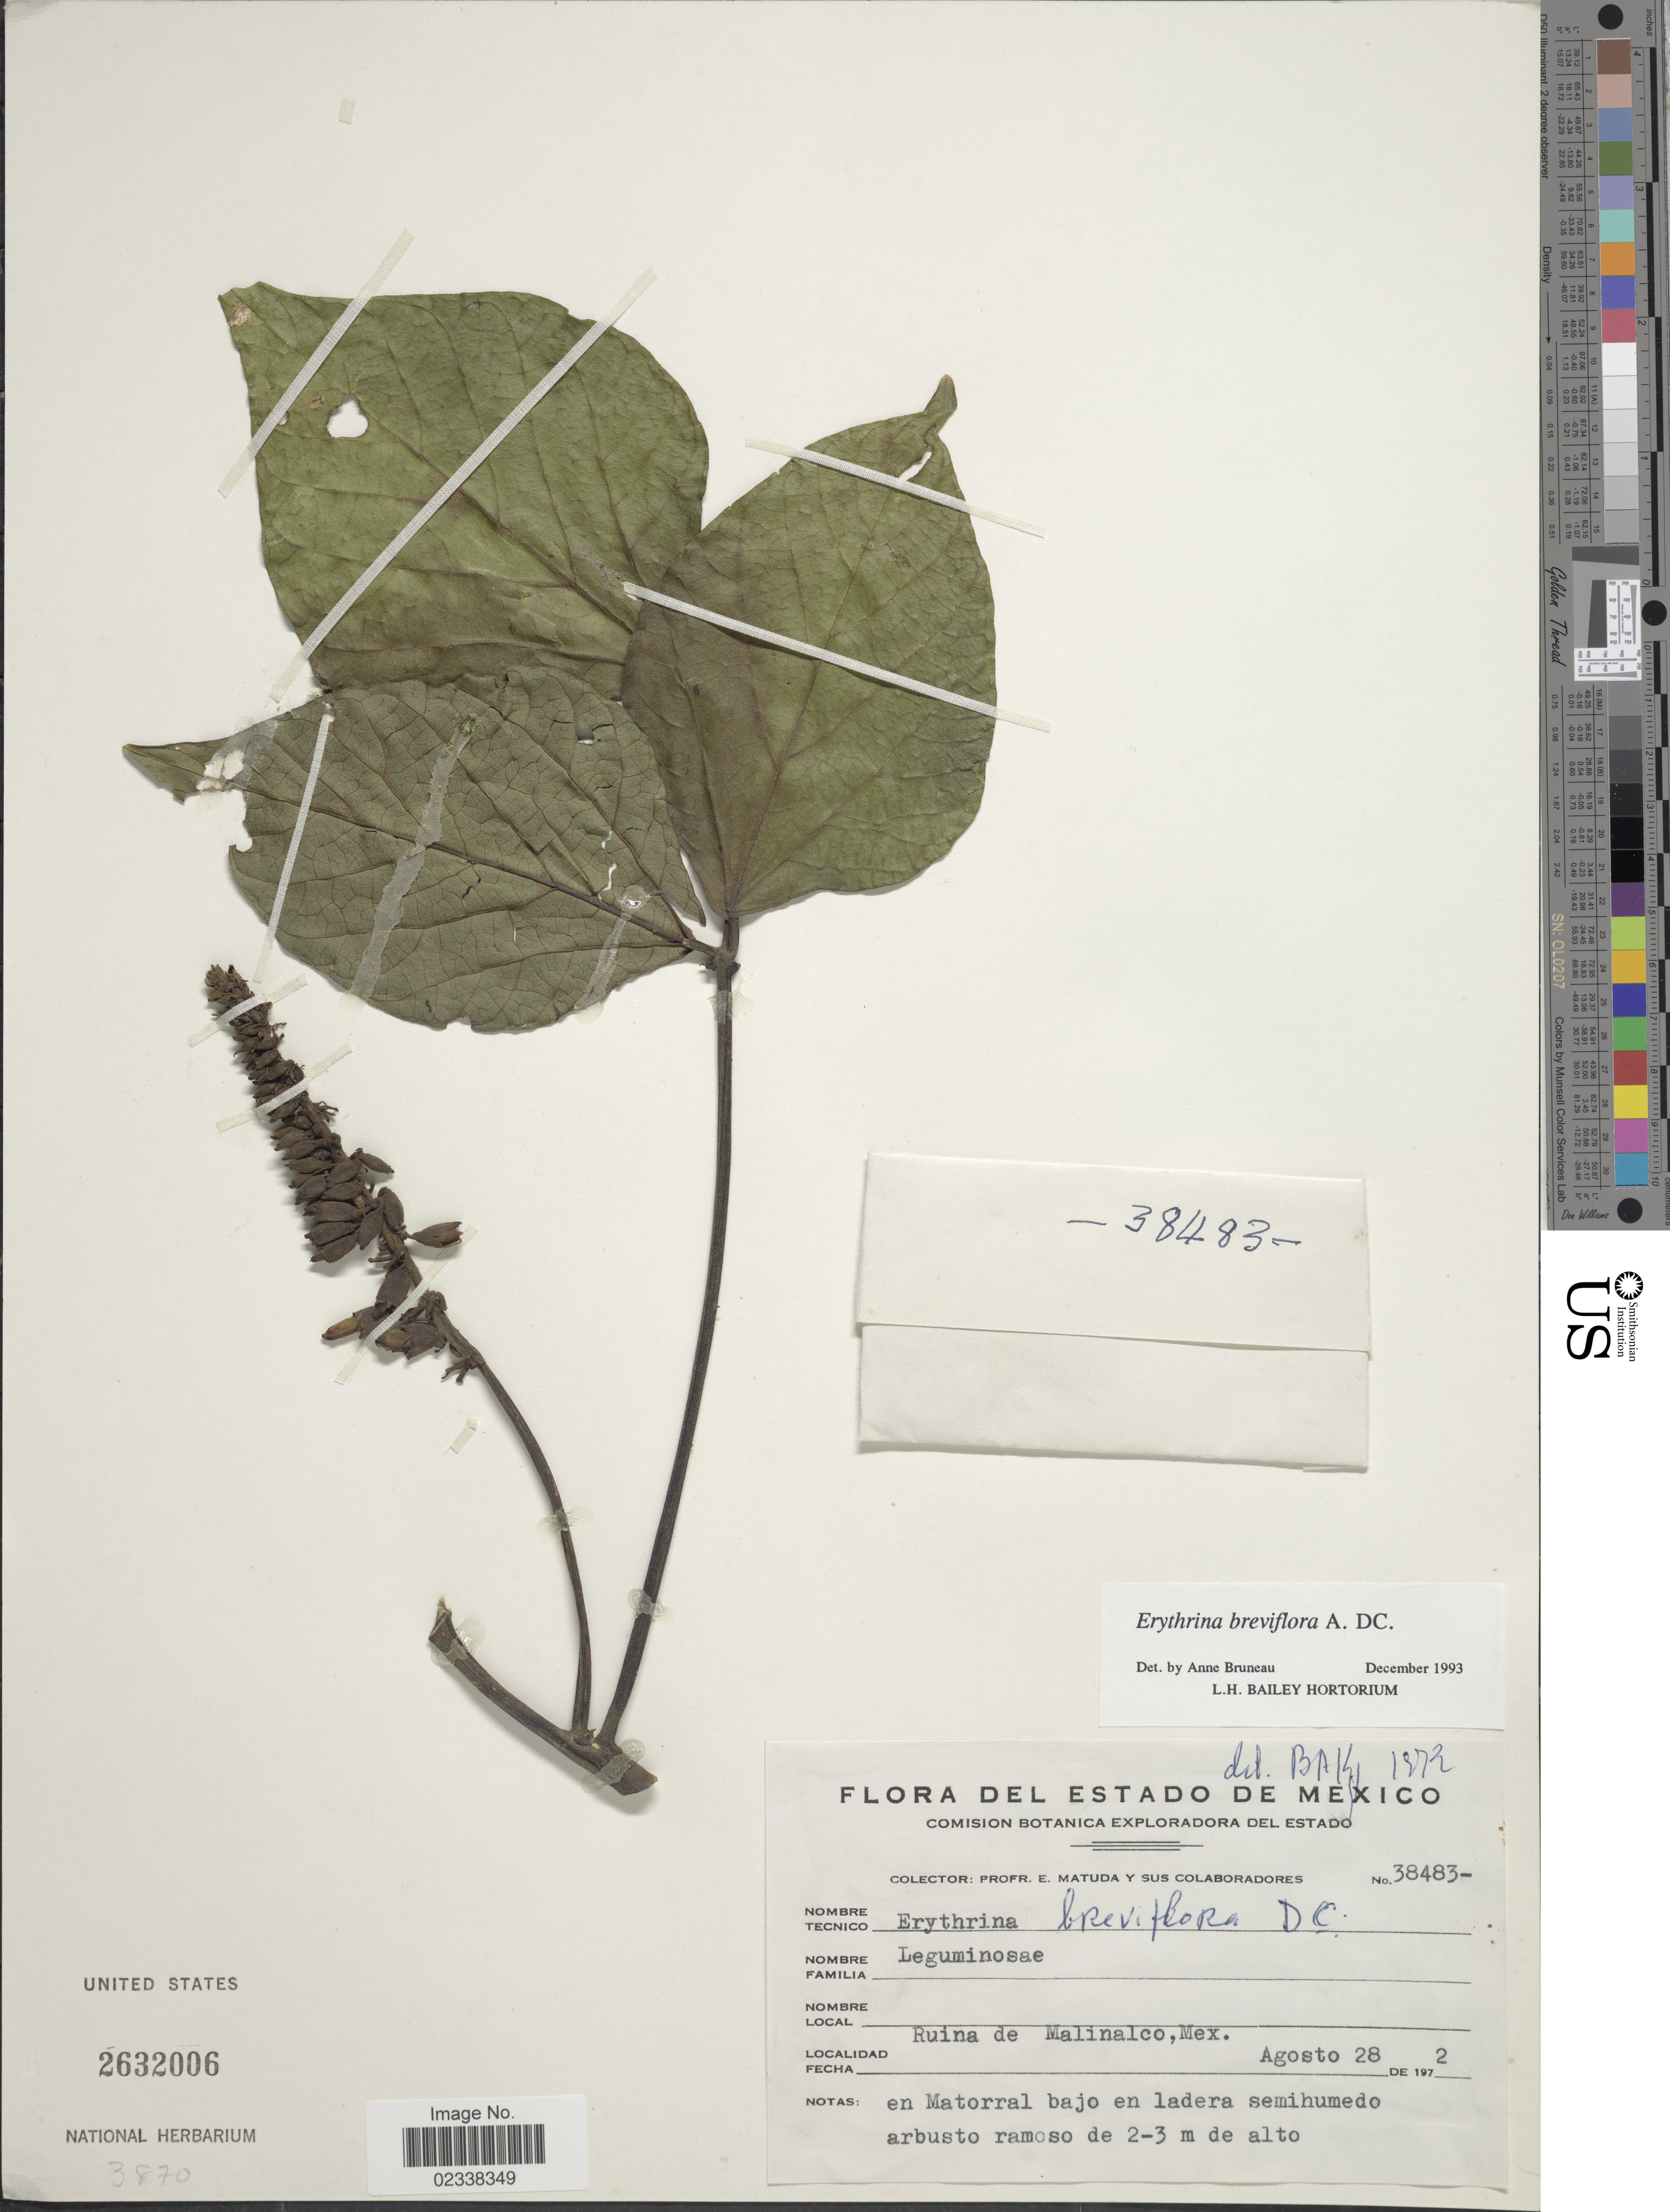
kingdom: Plantae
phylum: Tracheophyta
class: Magnoliopsida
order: Fabales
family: Fabaceae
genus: Erythrina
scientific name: Erythrina breviflora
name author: DC.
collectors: E. Matuda & et al.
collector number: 38483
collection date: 1972-08-28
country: Mexico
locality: Ruina de Malinalco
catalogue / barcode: US 2632006